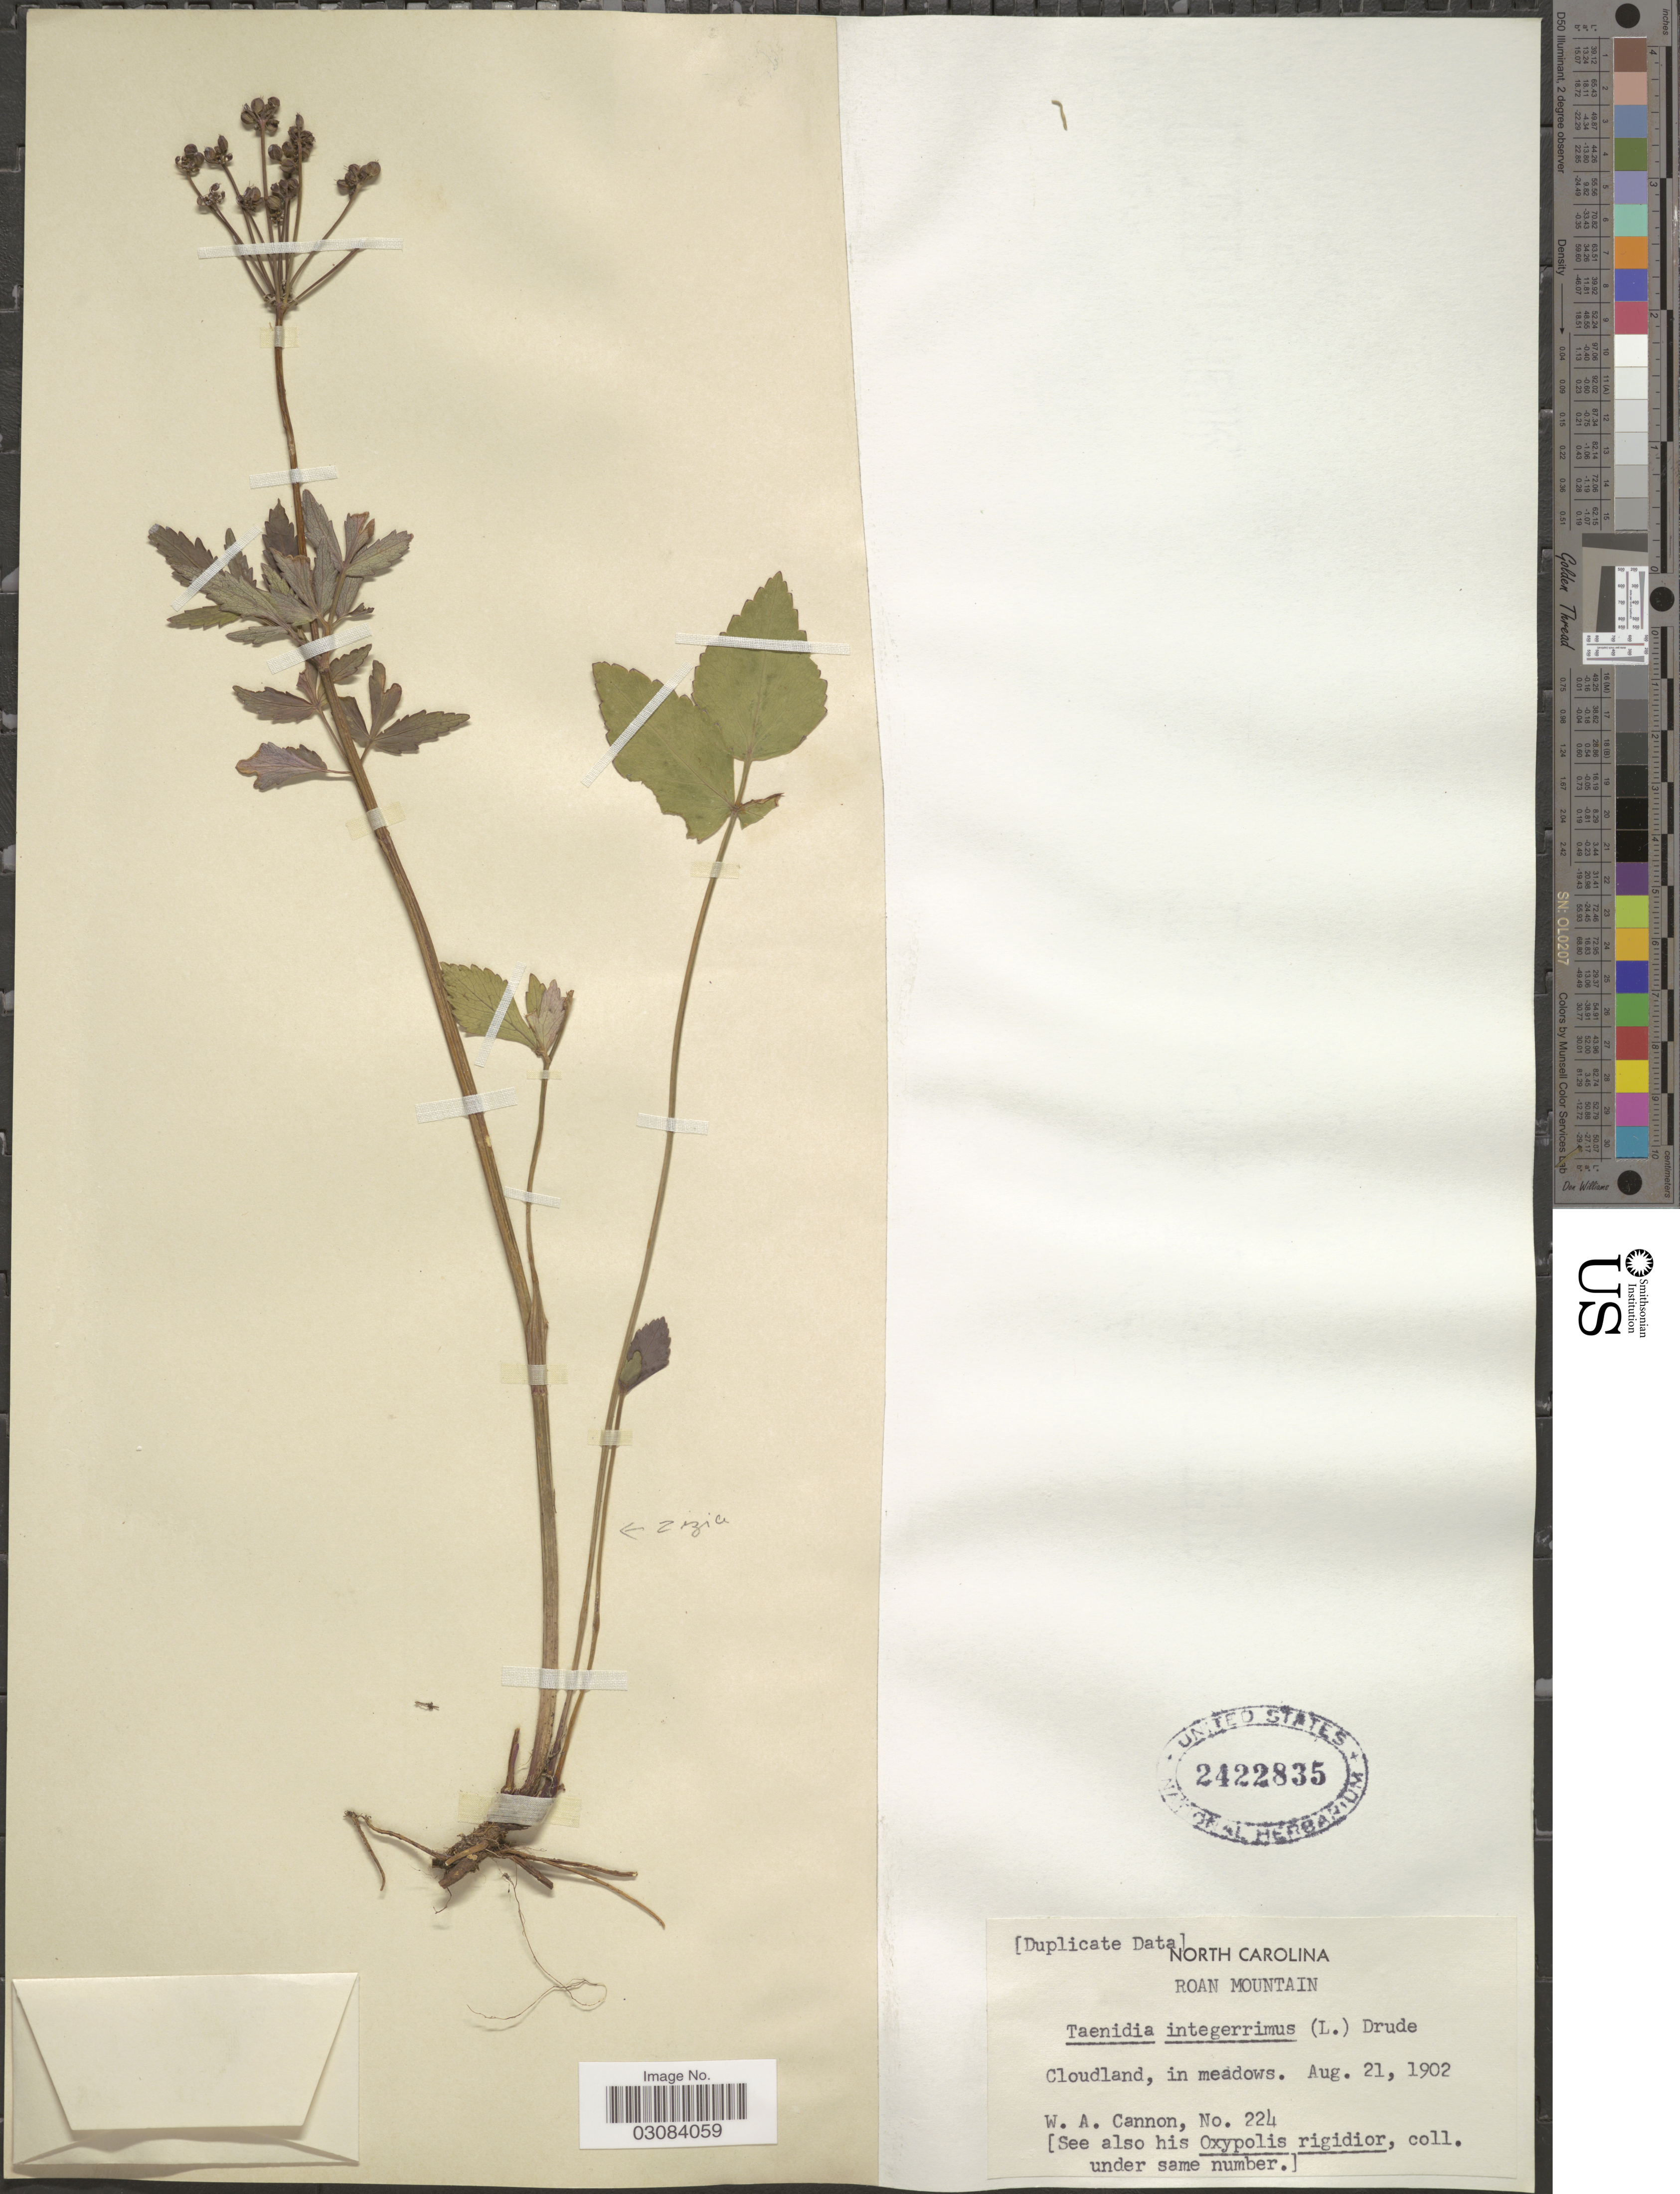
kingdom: Plantae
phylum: Tracheophyta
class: Magnoliopsida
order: Apiales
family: Apiaceae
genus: Zizia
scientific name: Zizia sp.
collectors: W. Cannon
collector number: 224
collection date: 1902-08-21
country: United States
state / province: North Carolina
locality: Roan Mountain.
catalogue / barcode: US 2422835